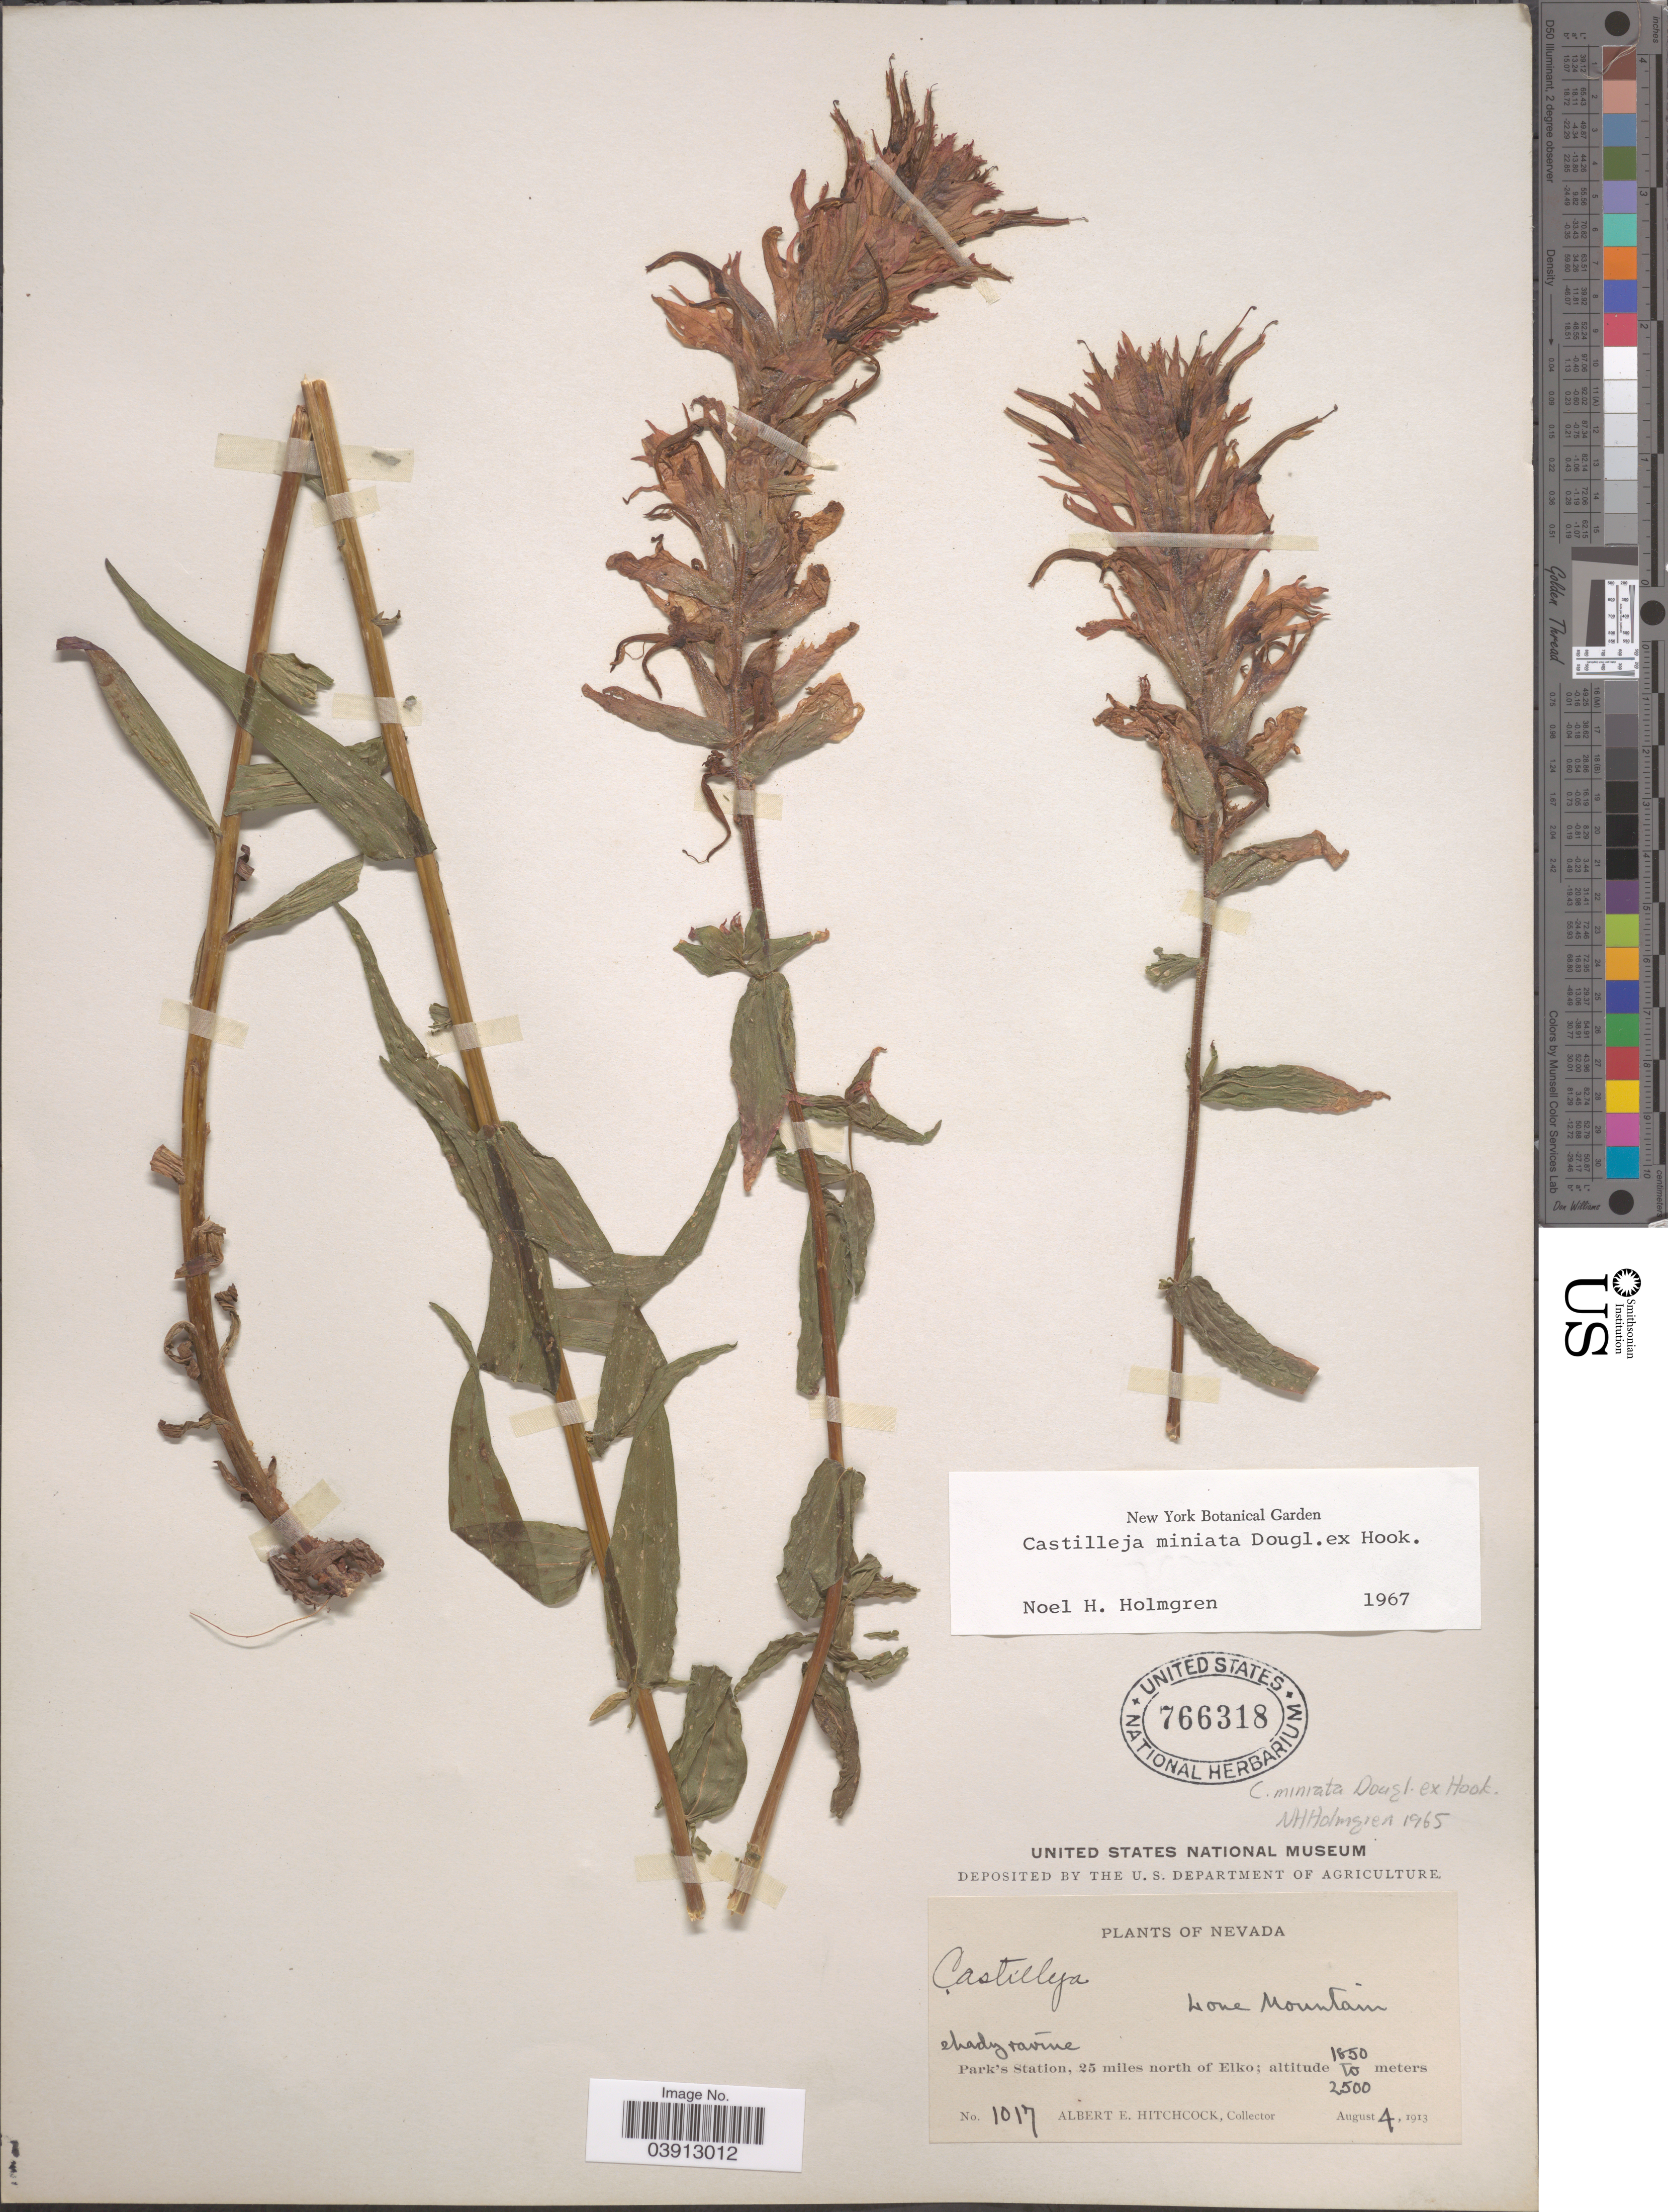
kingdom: Plantae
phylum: Tracheophyta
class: Magnoliopsida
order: Lamiales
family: Orobanchaceae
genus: Castilleja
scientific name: Castilleja miniata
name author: Douglas ex Hook.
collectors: A. Hitchcock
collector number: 1017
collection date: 1913-08-04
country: United States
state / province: Nevada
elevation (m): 1850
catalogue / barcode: US 766318